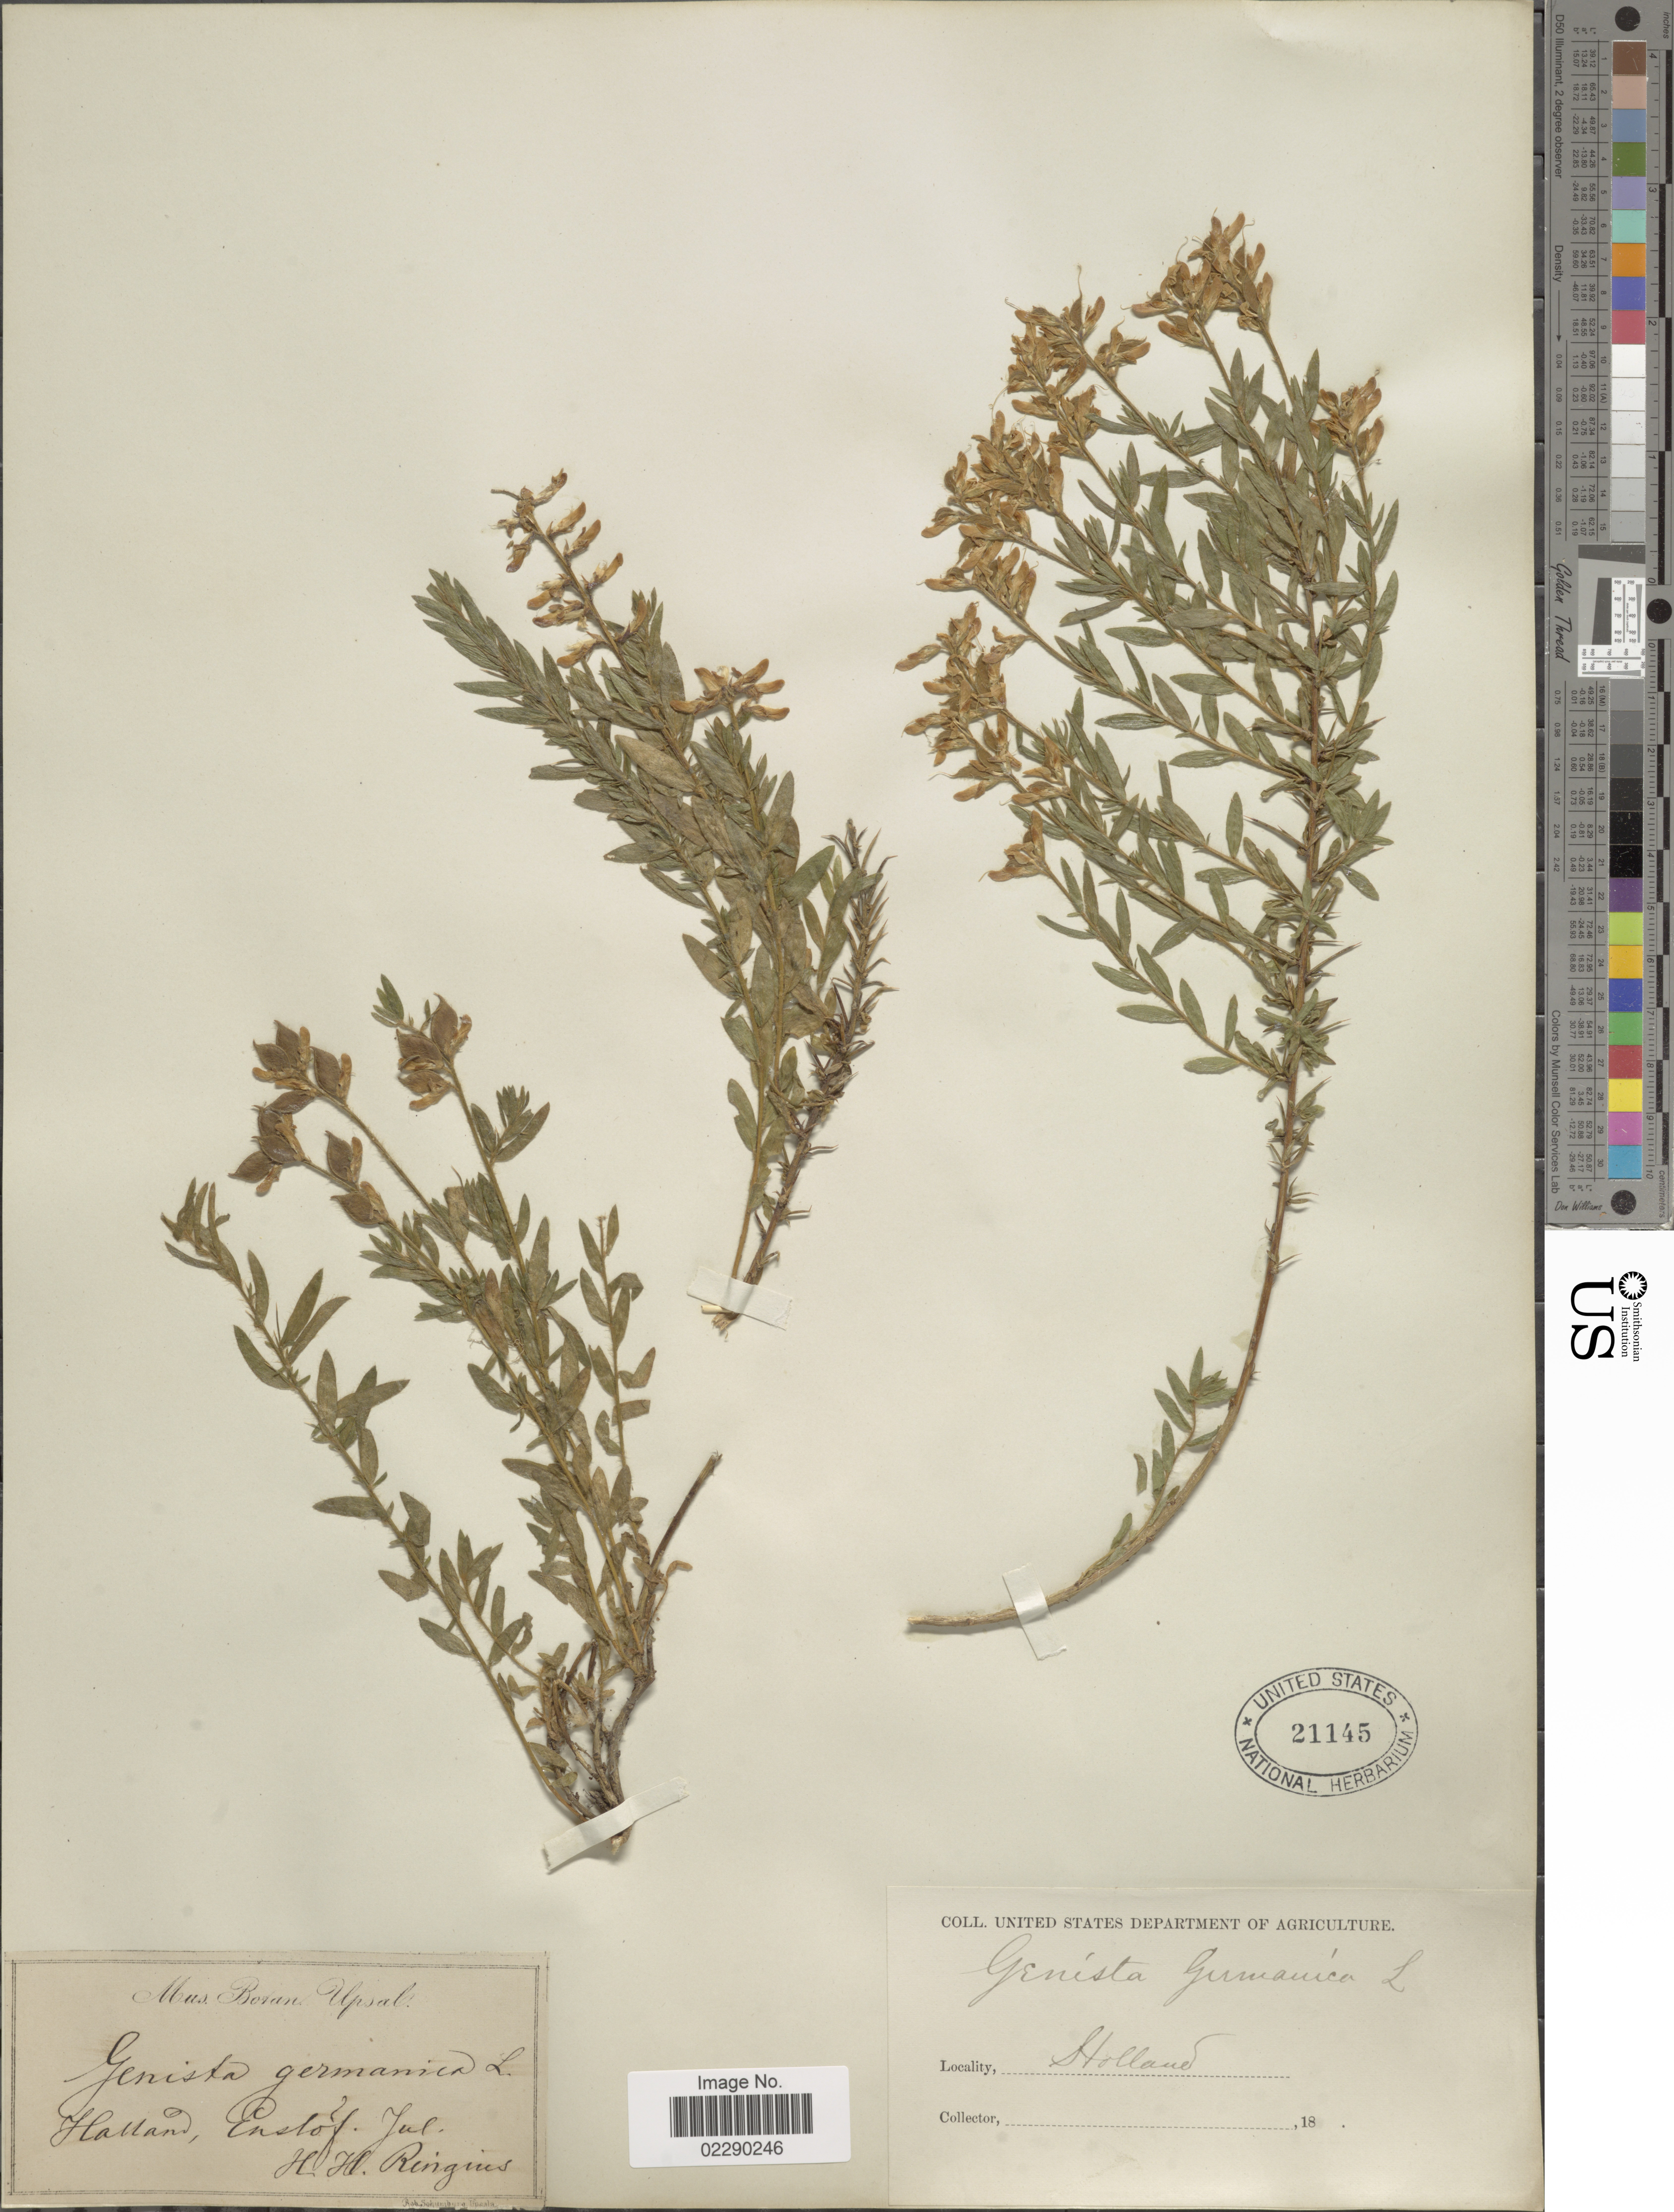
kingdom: Plantae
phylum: Tracheophyta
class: Magnoliopsida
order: Fabales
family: Fabaceae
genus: Genista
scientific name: Genista germanica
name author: L.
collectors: H. Ringius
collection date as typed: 18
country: United Kingdom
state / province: Scotland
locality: Halland, Enslof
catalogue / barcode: US 21145